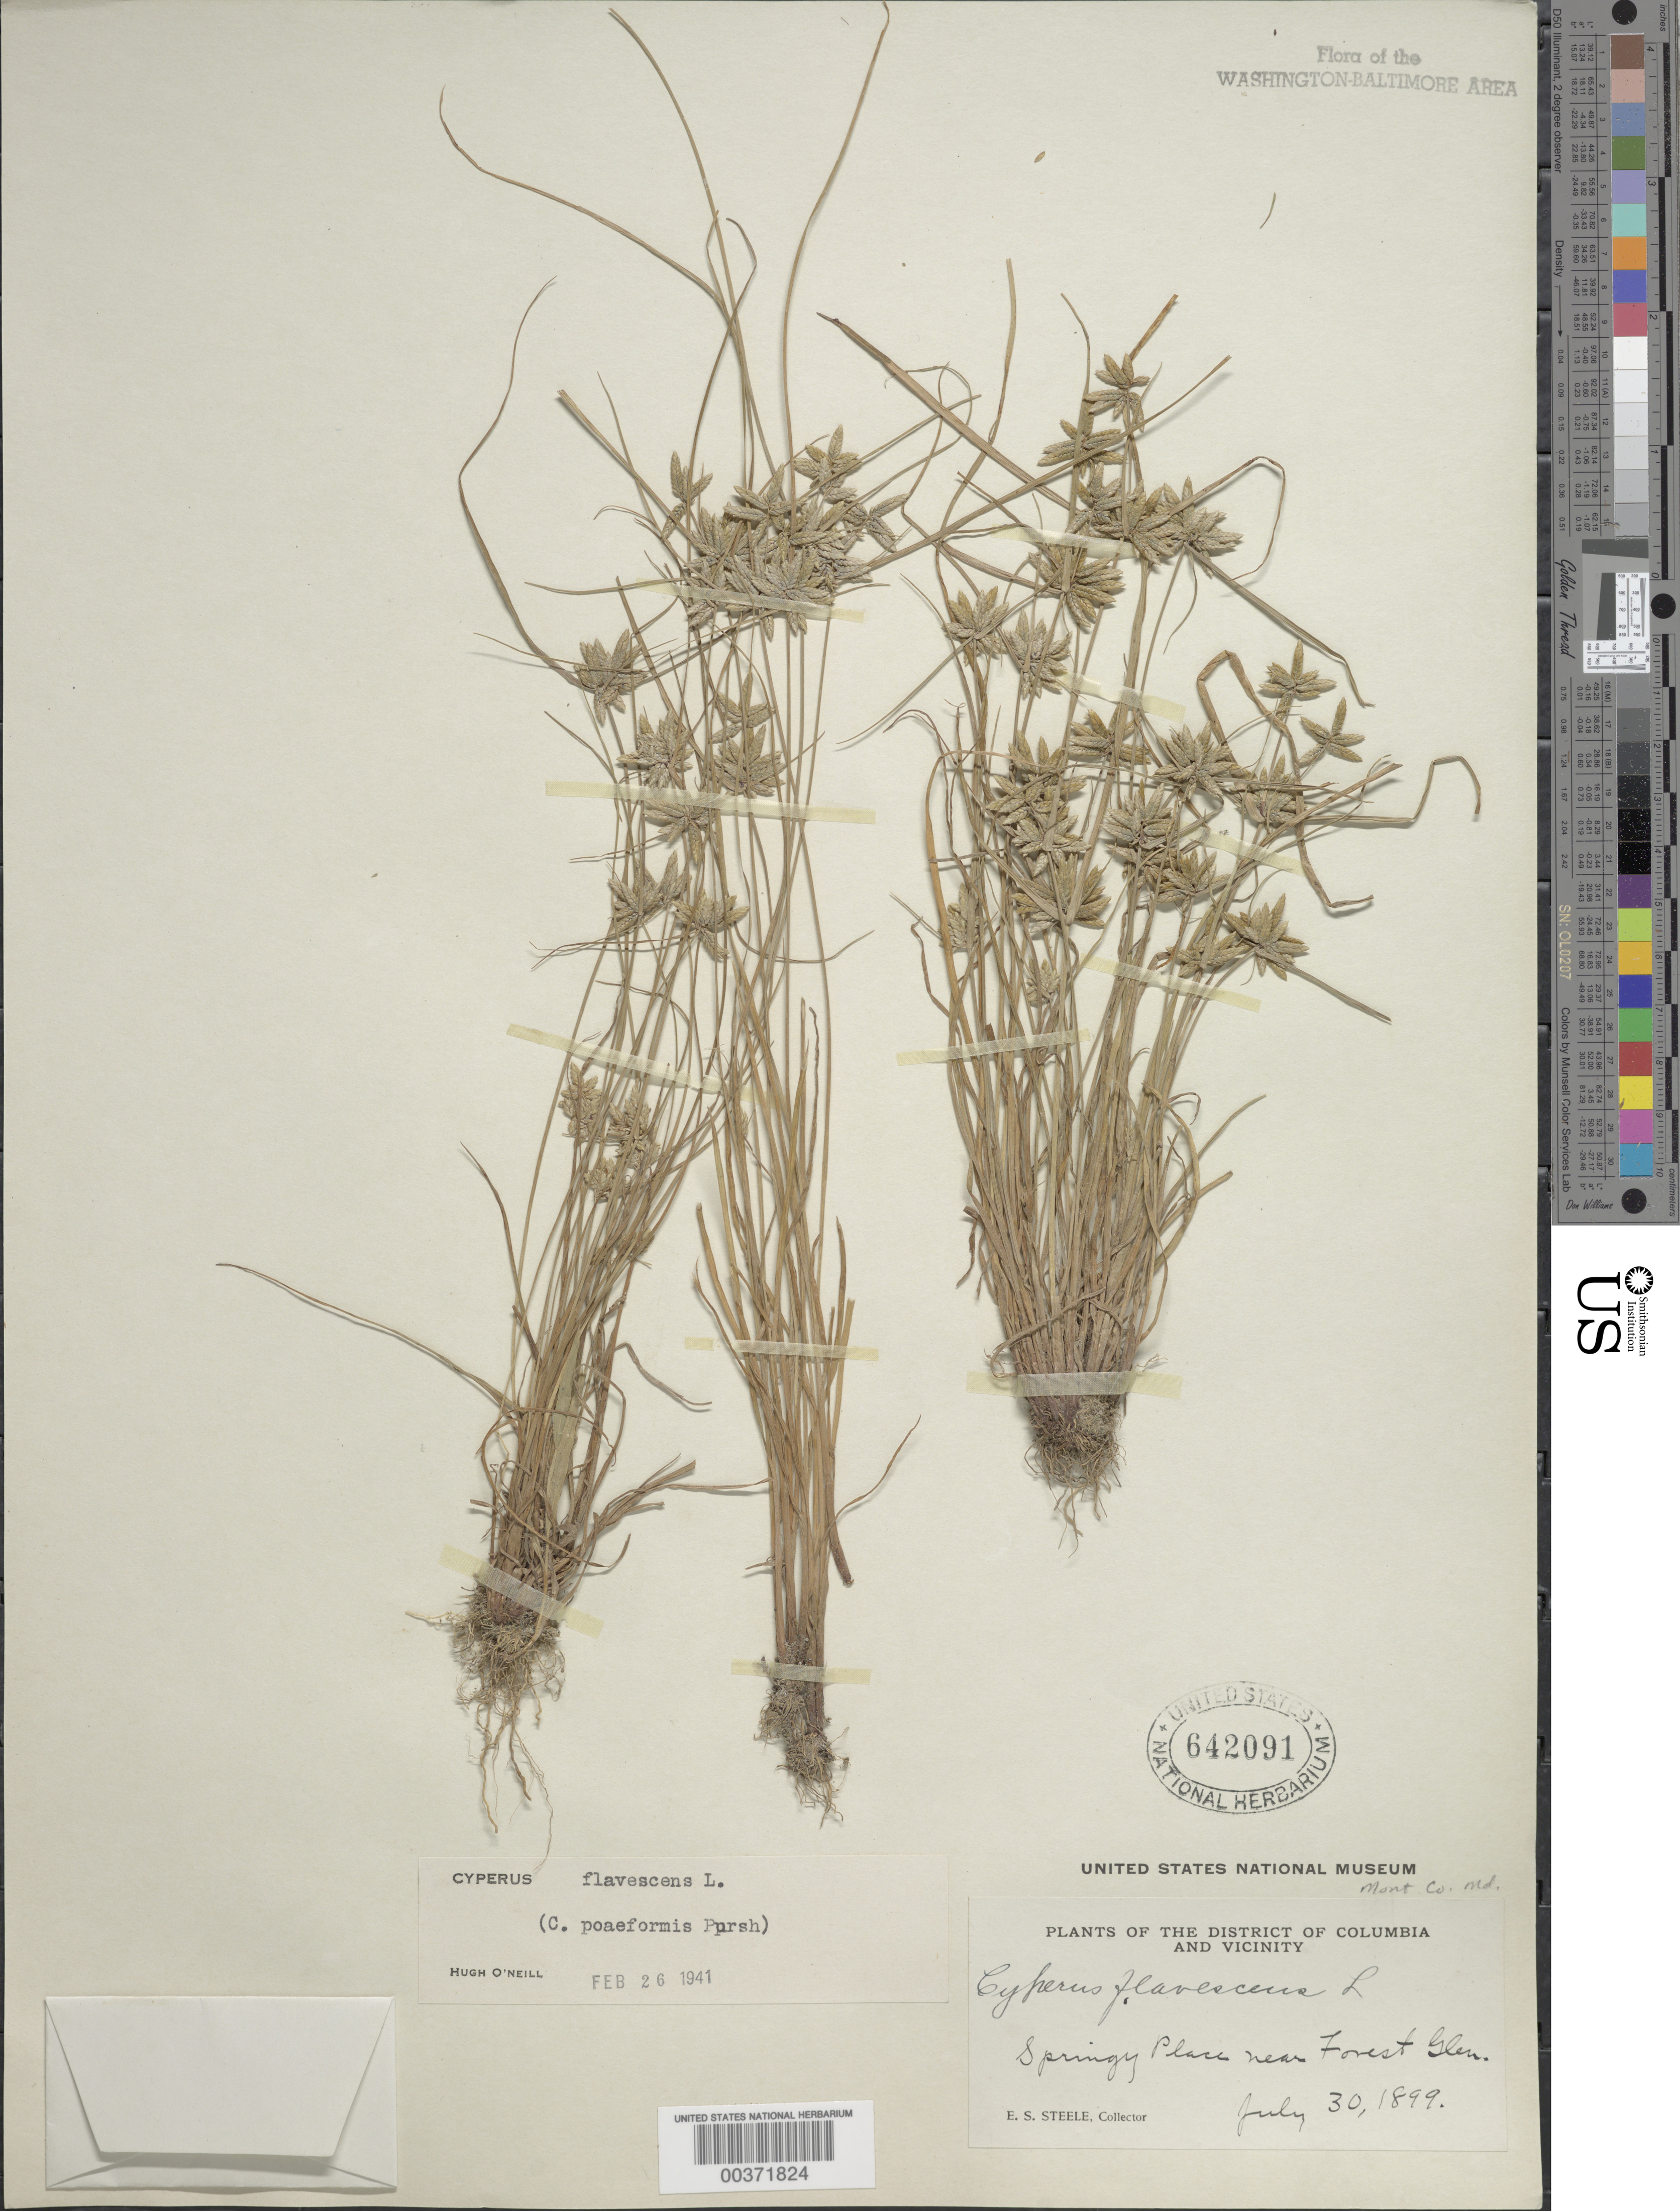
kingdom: Plantae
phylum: Tracheophyta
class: Liliopsida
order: Poales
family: Cyperaceae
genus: Cyperus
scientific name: Cyperus flavescens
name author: L.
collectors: E. Steele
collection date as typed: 30 Jul 1899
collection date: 1899-07-30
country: United States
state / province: Maryland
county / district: Montgomery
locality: Forest Glen vicinity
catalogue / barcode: US 642091